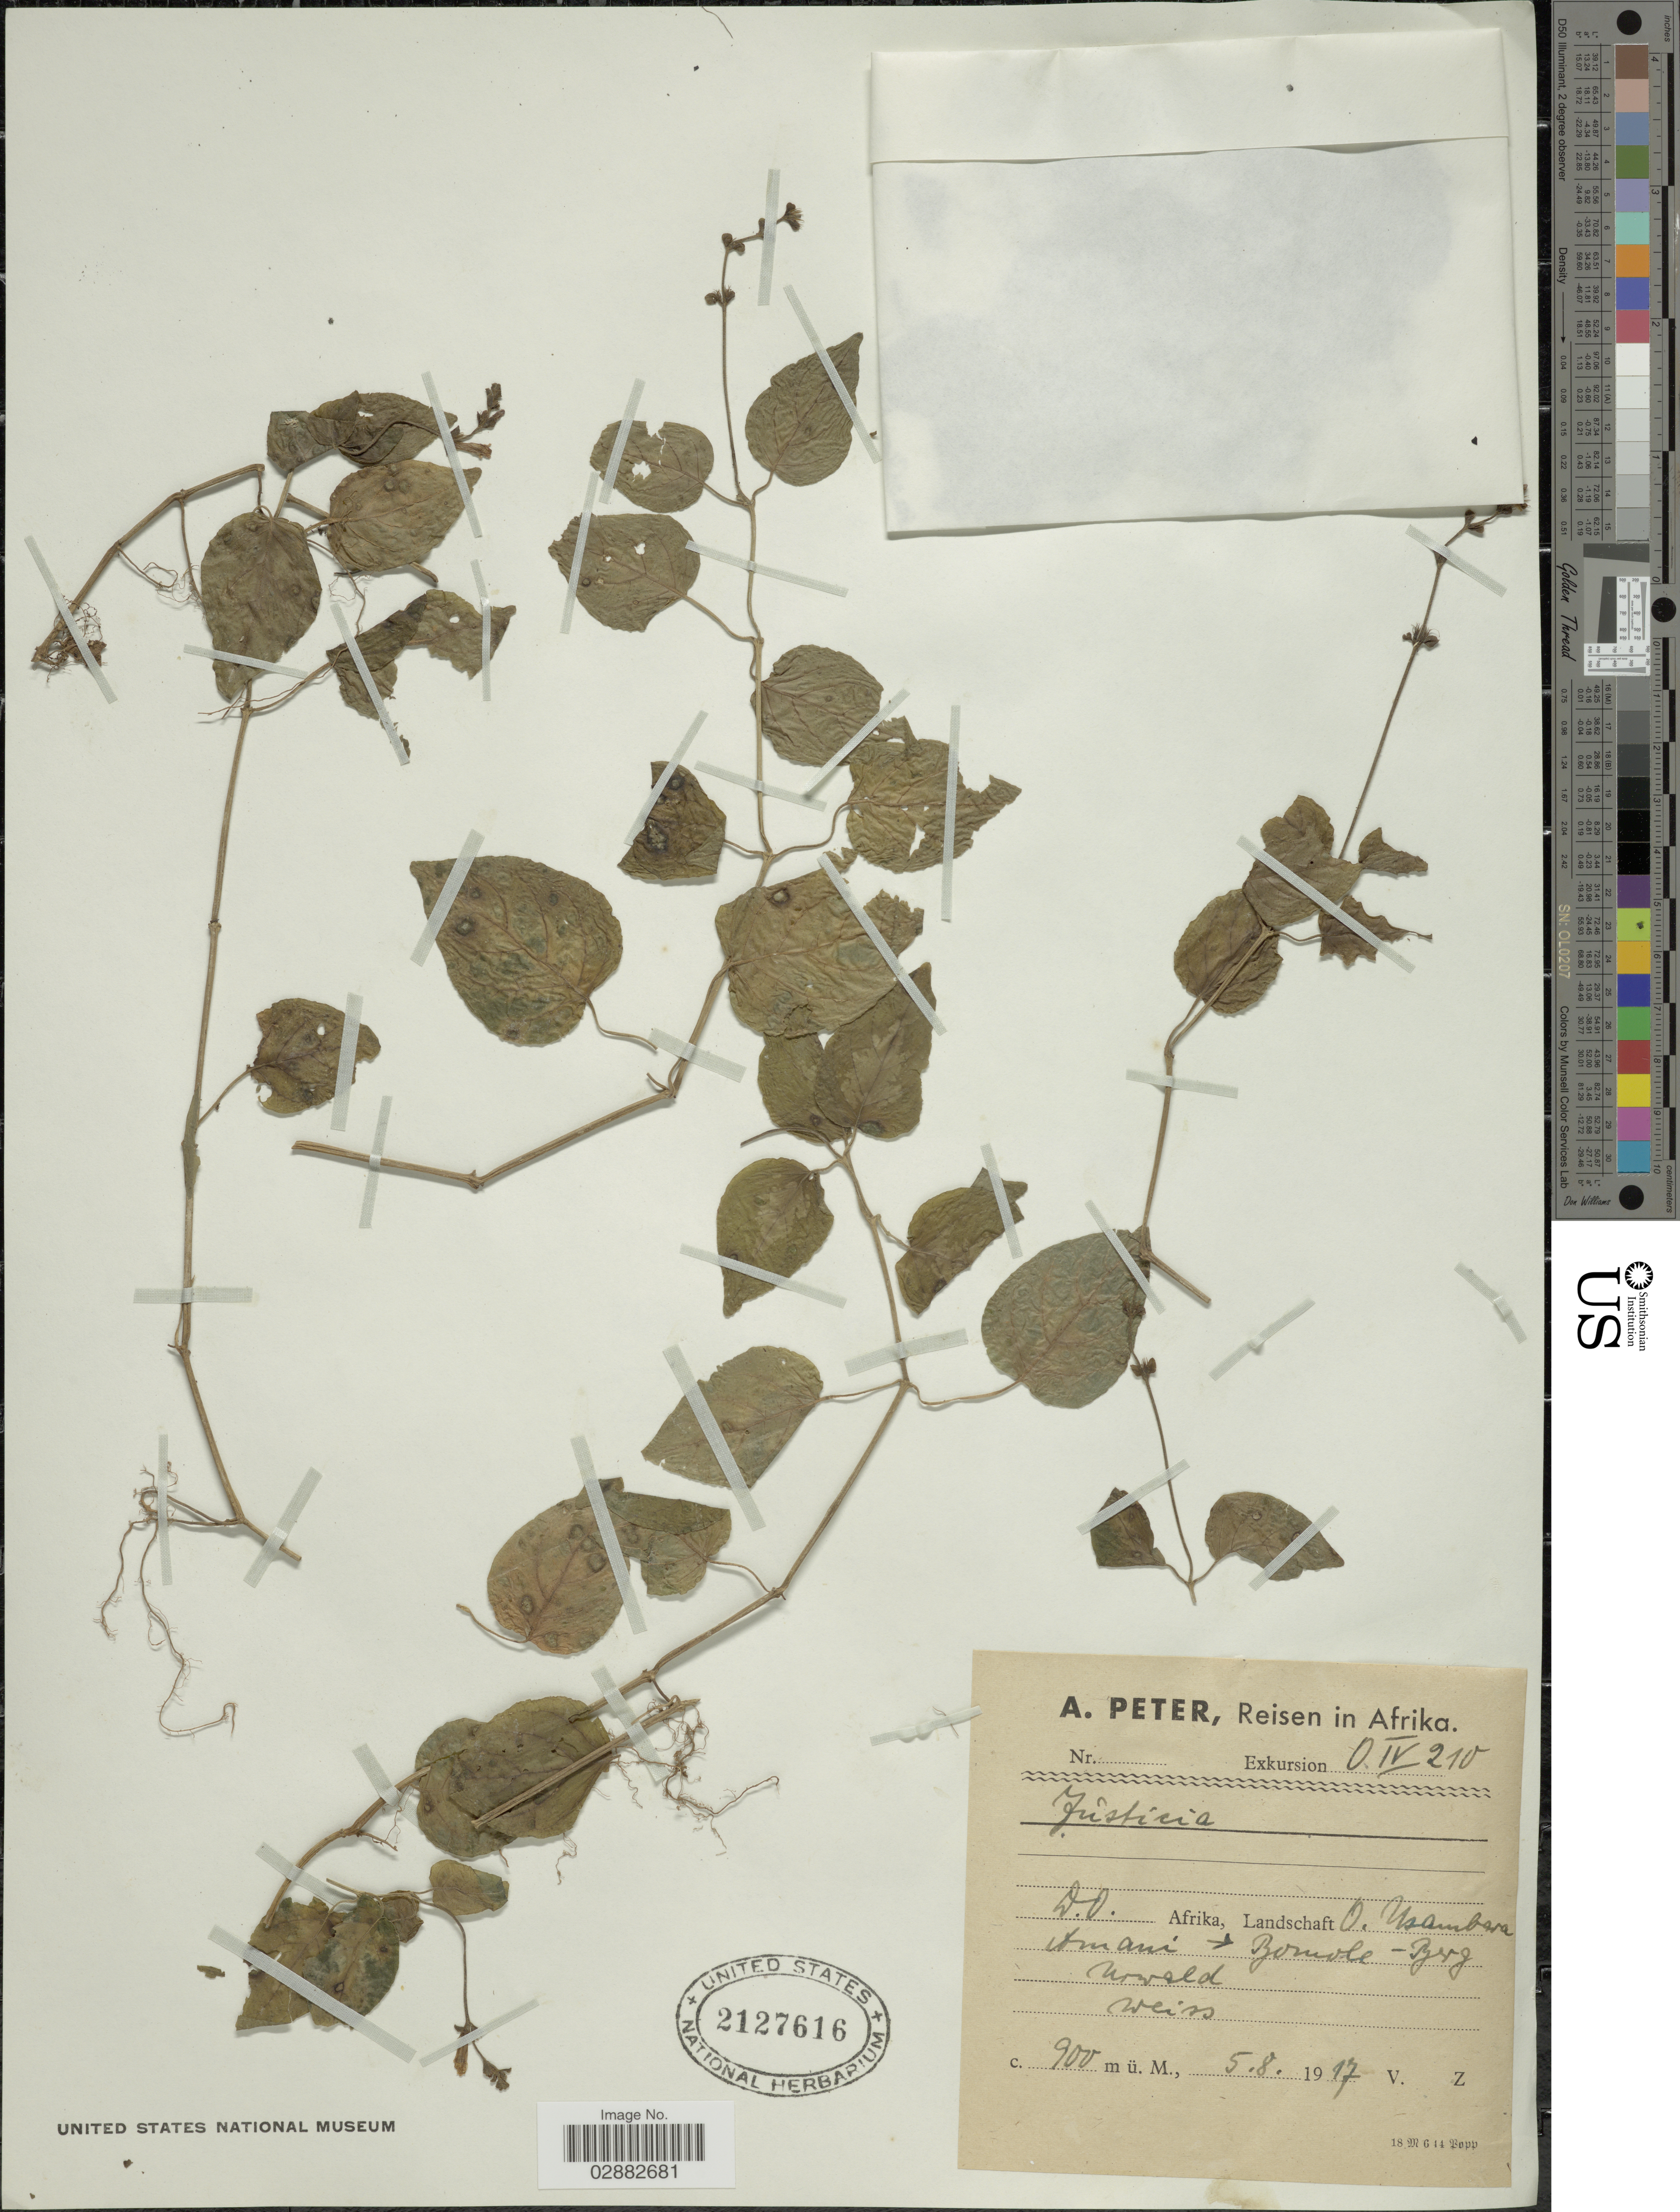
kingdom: Plantae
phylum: Tracheophyta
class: Magnoliopsida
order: Lamiales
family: Acanthaceae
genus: Justicia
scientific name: Justicia sp.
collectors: A. Peter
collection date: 1917-08-05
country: Tanzania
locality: Afrika, DO Afrika, Landschaft O. Usambara Amani - Bomole - Berg Urwald.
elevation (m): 900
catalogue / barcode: US 2127616